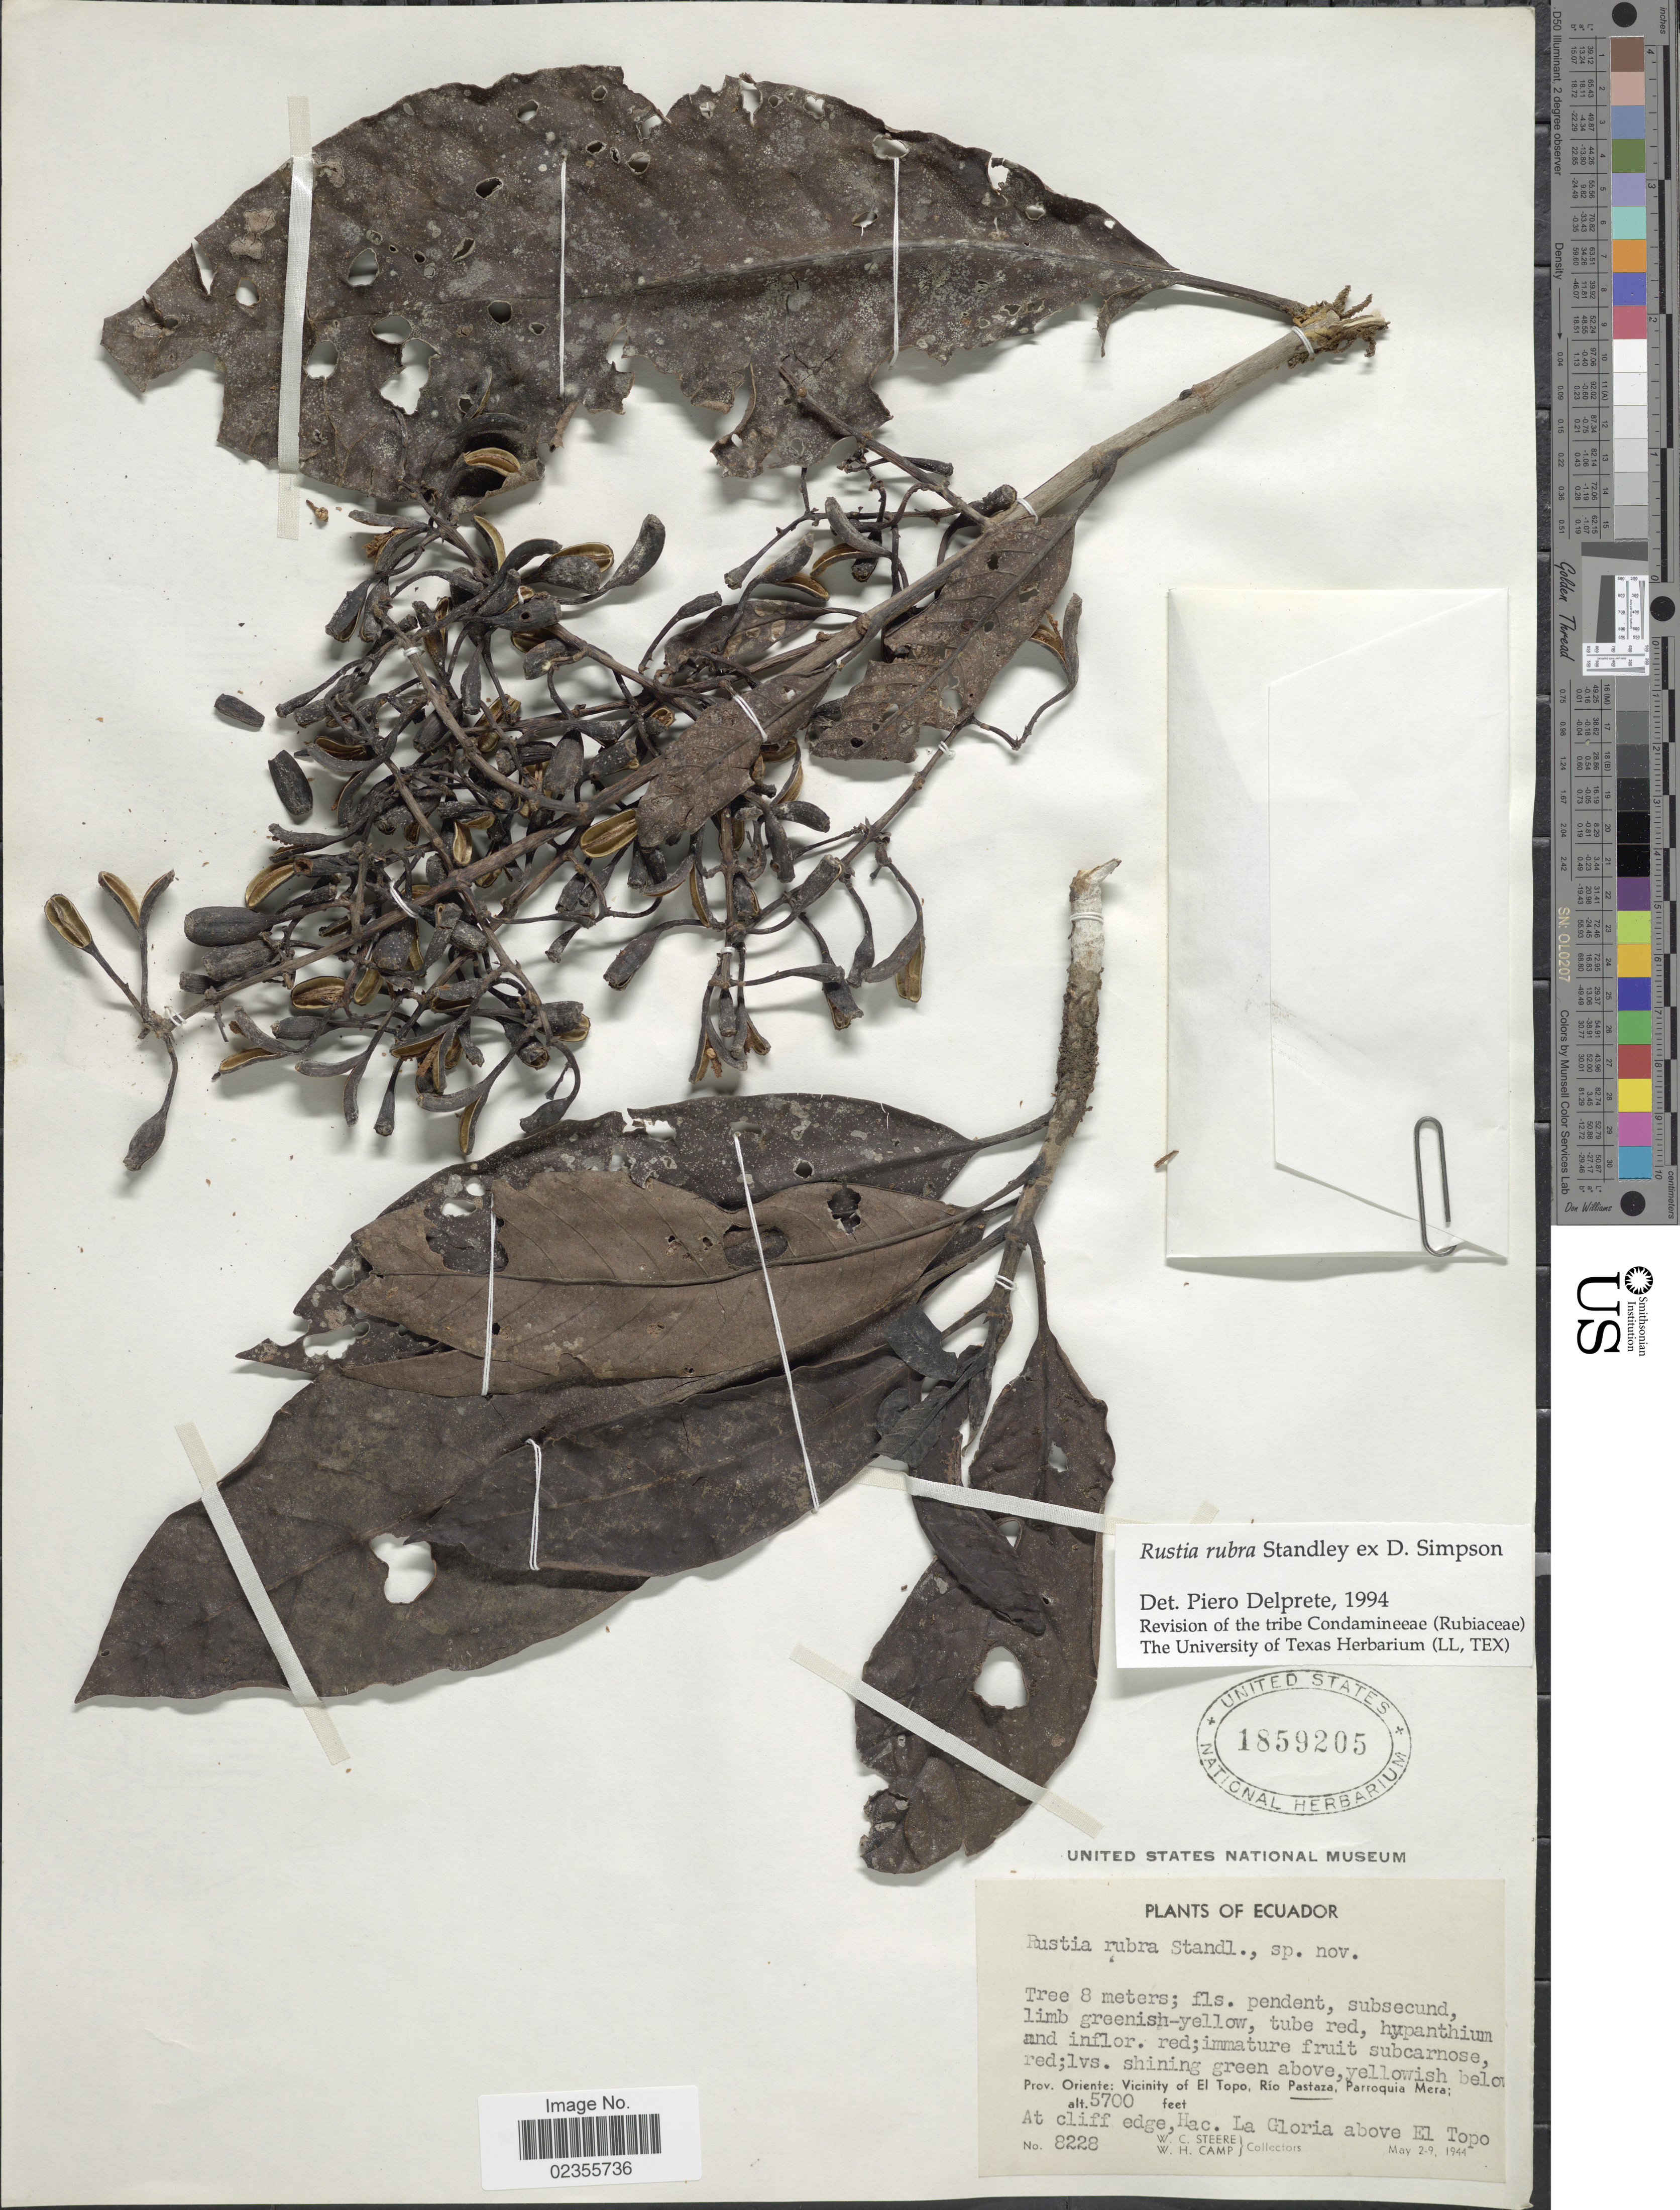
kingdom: Plantae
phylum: Tracheophyta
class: Magnoliopsida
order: Gentianales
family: Rubiaceae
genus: Rustia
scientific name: Rustia rubra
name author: Standl. ex D.R. Simpson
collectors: W. C. Steere & W. H. Camp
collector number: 8228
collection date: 1944-05-02/1944-05-09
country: Ecuador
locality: Prov. Oriente: Vicinity of El Topo, Rio Pastaza [unsure placement], Parroquia Meta, at cliff edge, Hac. La Gloria above El Topo.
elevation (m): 1737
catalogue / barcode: US 1859205